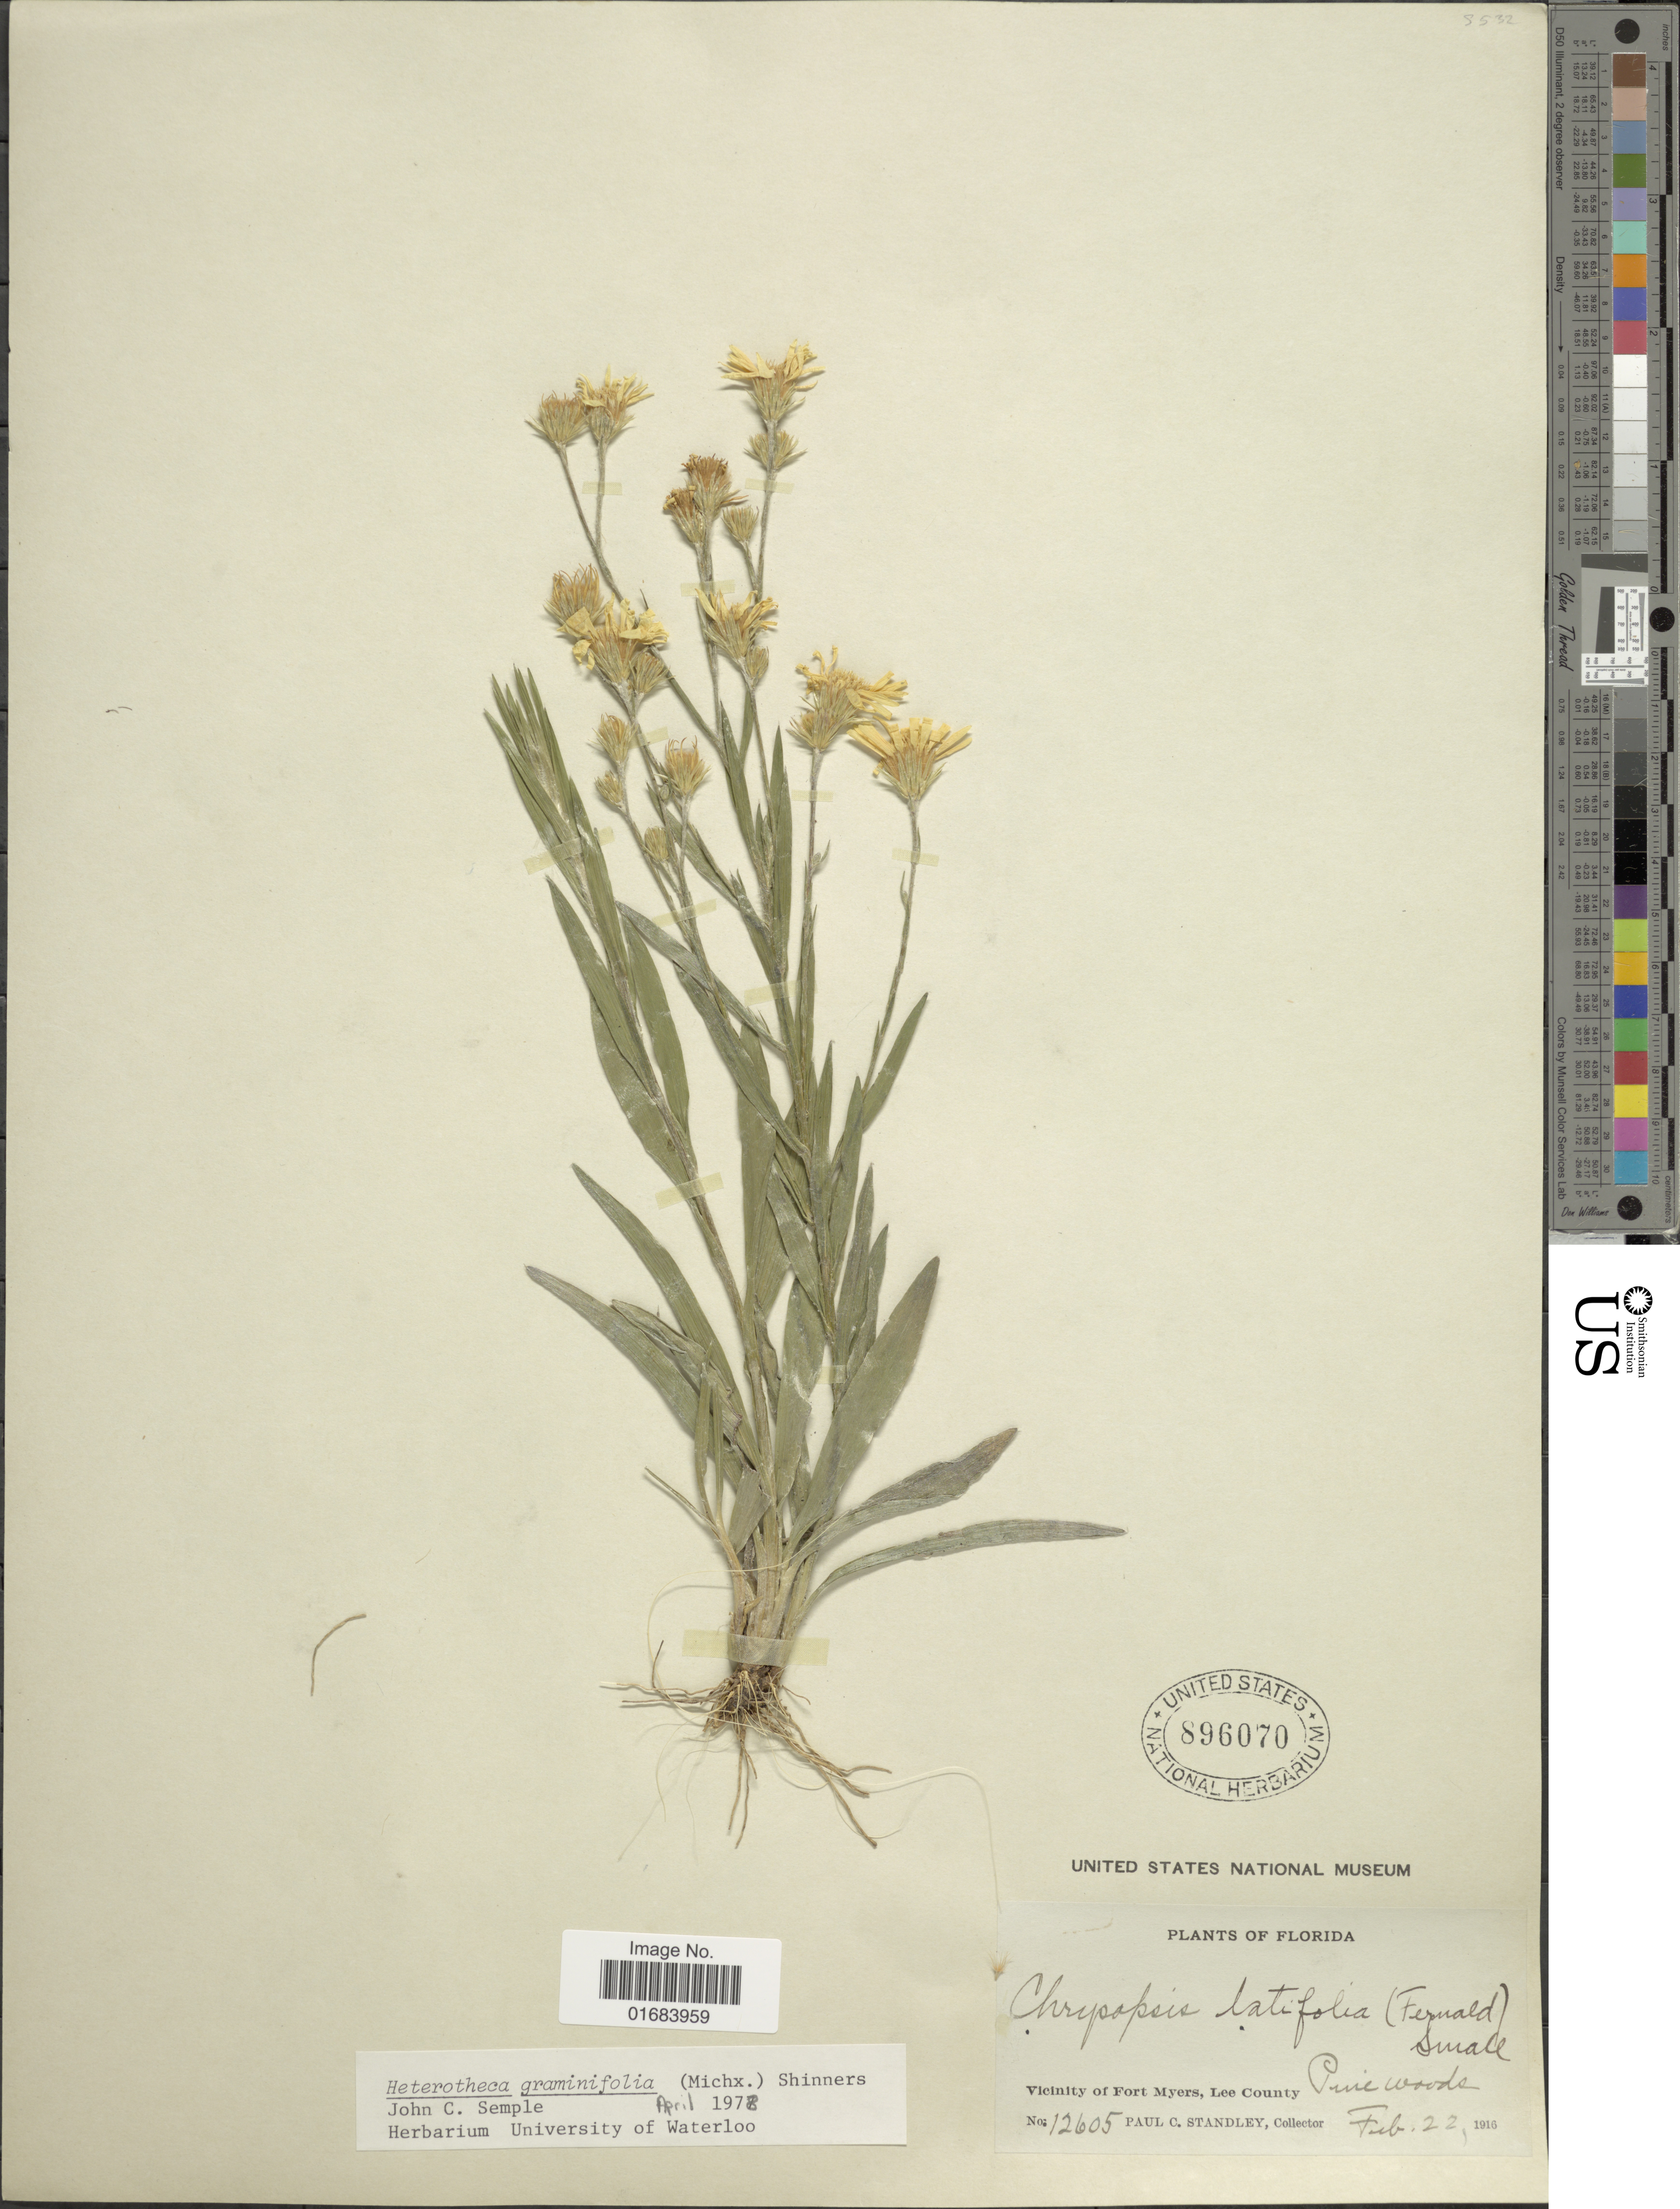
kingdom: Plantae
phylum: Tracheophyta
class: Magnoliopsida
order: Asterales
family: Asteraceae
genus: Pityopsis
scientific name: Pityopsis graminifolia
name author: (Michx.) Nutt.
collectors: P. C. Standley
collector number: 12605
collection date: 1916-02-22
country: United States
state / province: Florida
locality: Vicinity of Fort Myers, Lee County.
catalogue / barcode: US 896070